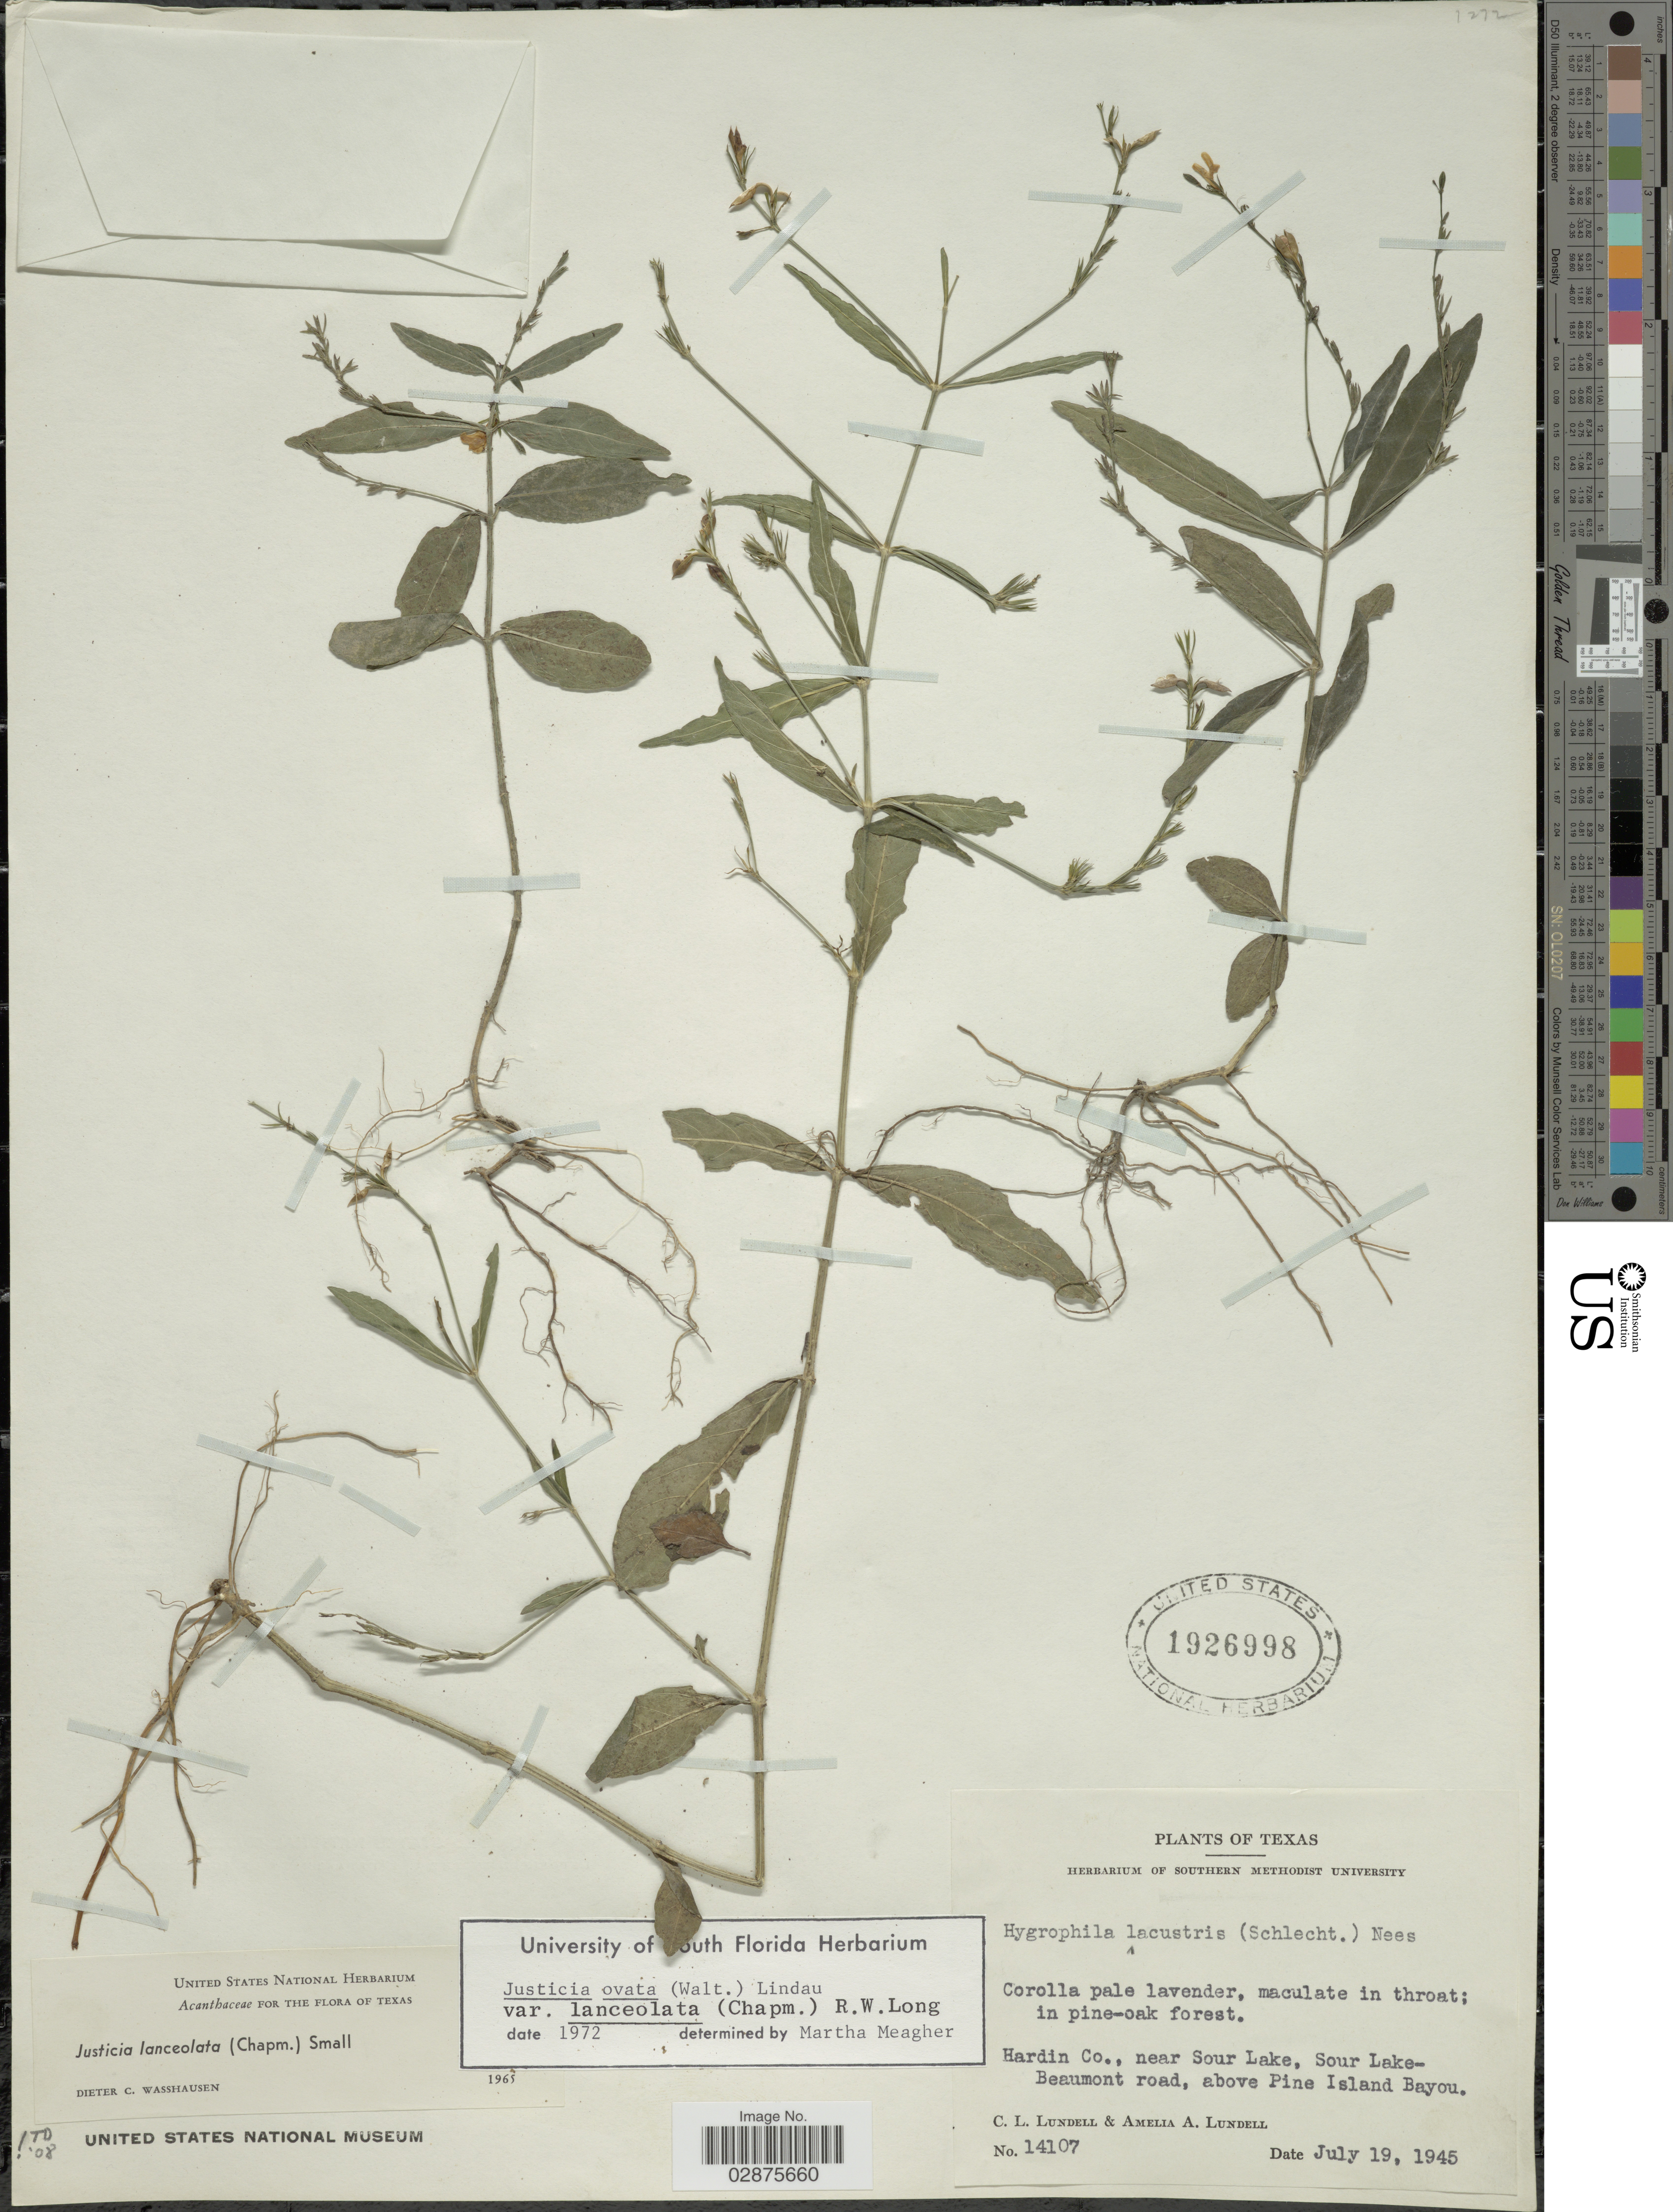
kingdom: Plantae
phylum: Tracheophyta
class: Magnoliopsida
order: Lamiales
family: Acanthaceae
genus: Justicia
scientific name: Justicia lanceolata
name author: (Chapm.) Small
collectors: C. L. Lundell & A. A. Lundell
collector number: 14107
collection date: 1945-07-19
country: United States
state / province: Texas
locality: Hardin Co., near Sour Lake, Sour Lake-Beaumont road, above Pine Island Bayou.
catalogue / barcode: US 1926998